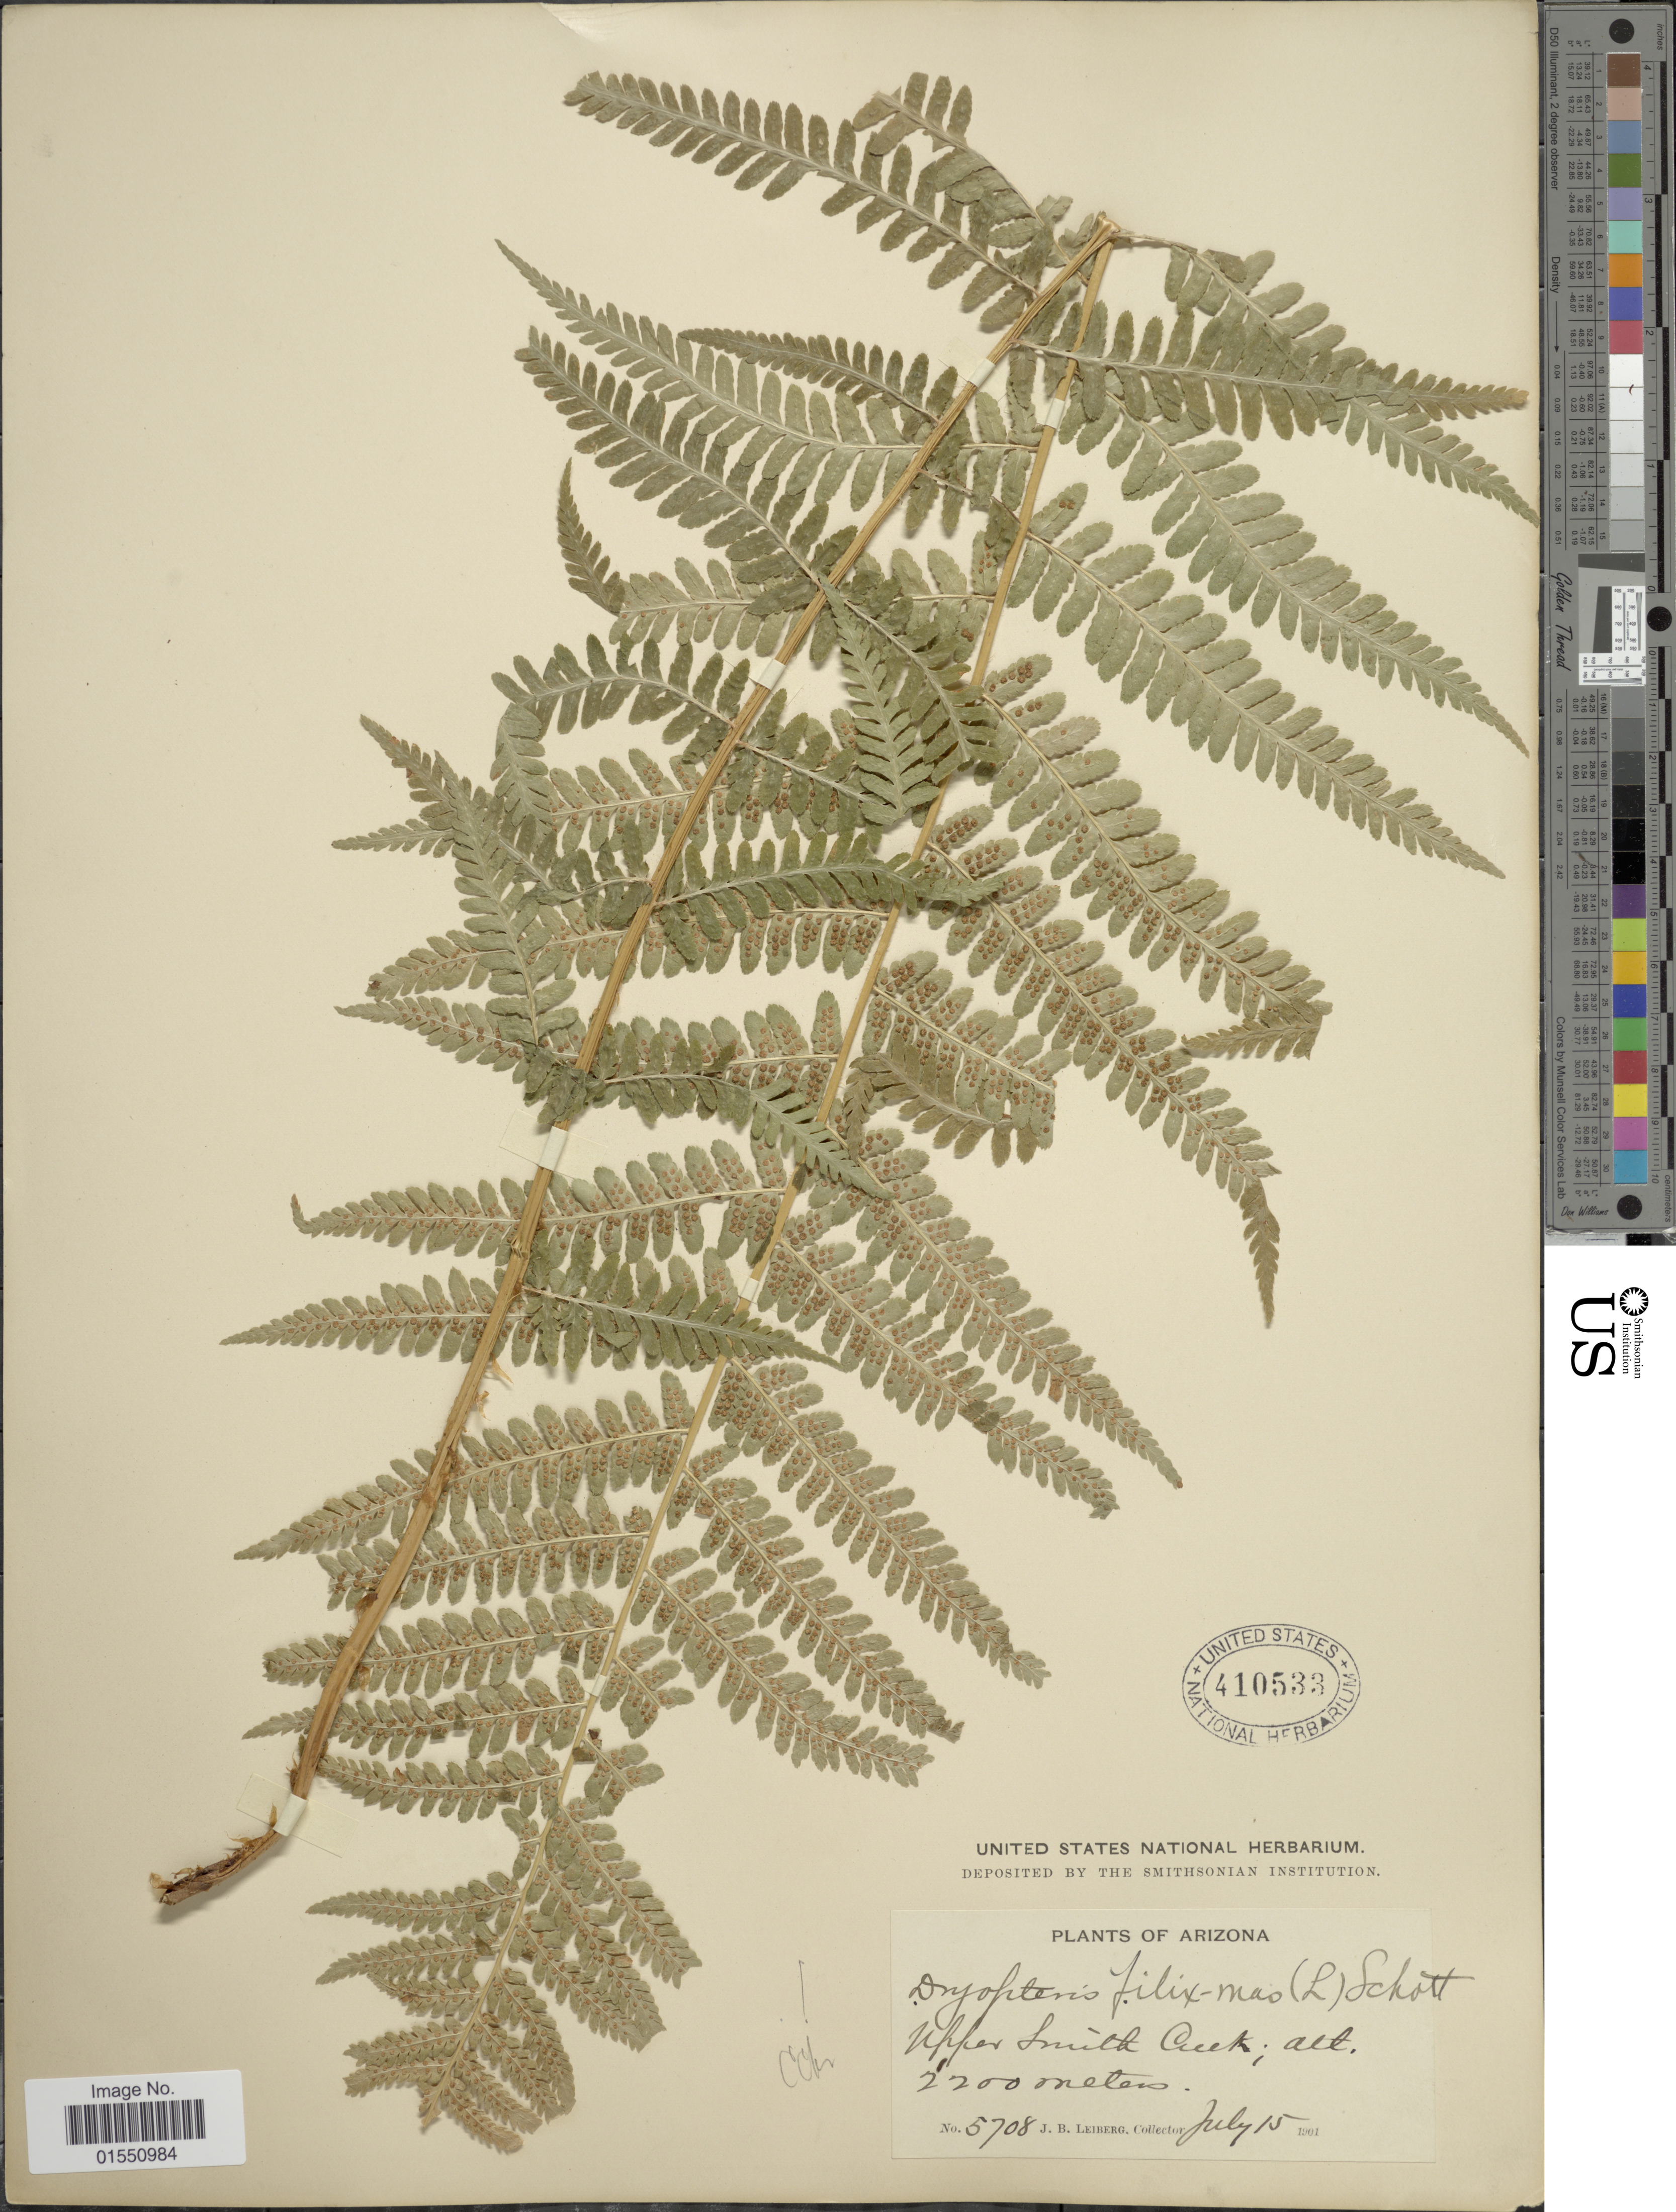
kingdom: Plantae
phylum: Tracheophyta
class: Polypodiopsida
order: Polypodiales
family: Dryopteridaceae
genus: Dryopteris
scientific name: Dryopteris filix-mas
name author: (L.) Schott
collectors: J. B. Leiberg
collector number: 5708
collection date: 1901-07-15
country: United States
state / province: Arizona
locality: Upper Smith Creek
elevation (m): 2200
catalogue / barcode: US 410533